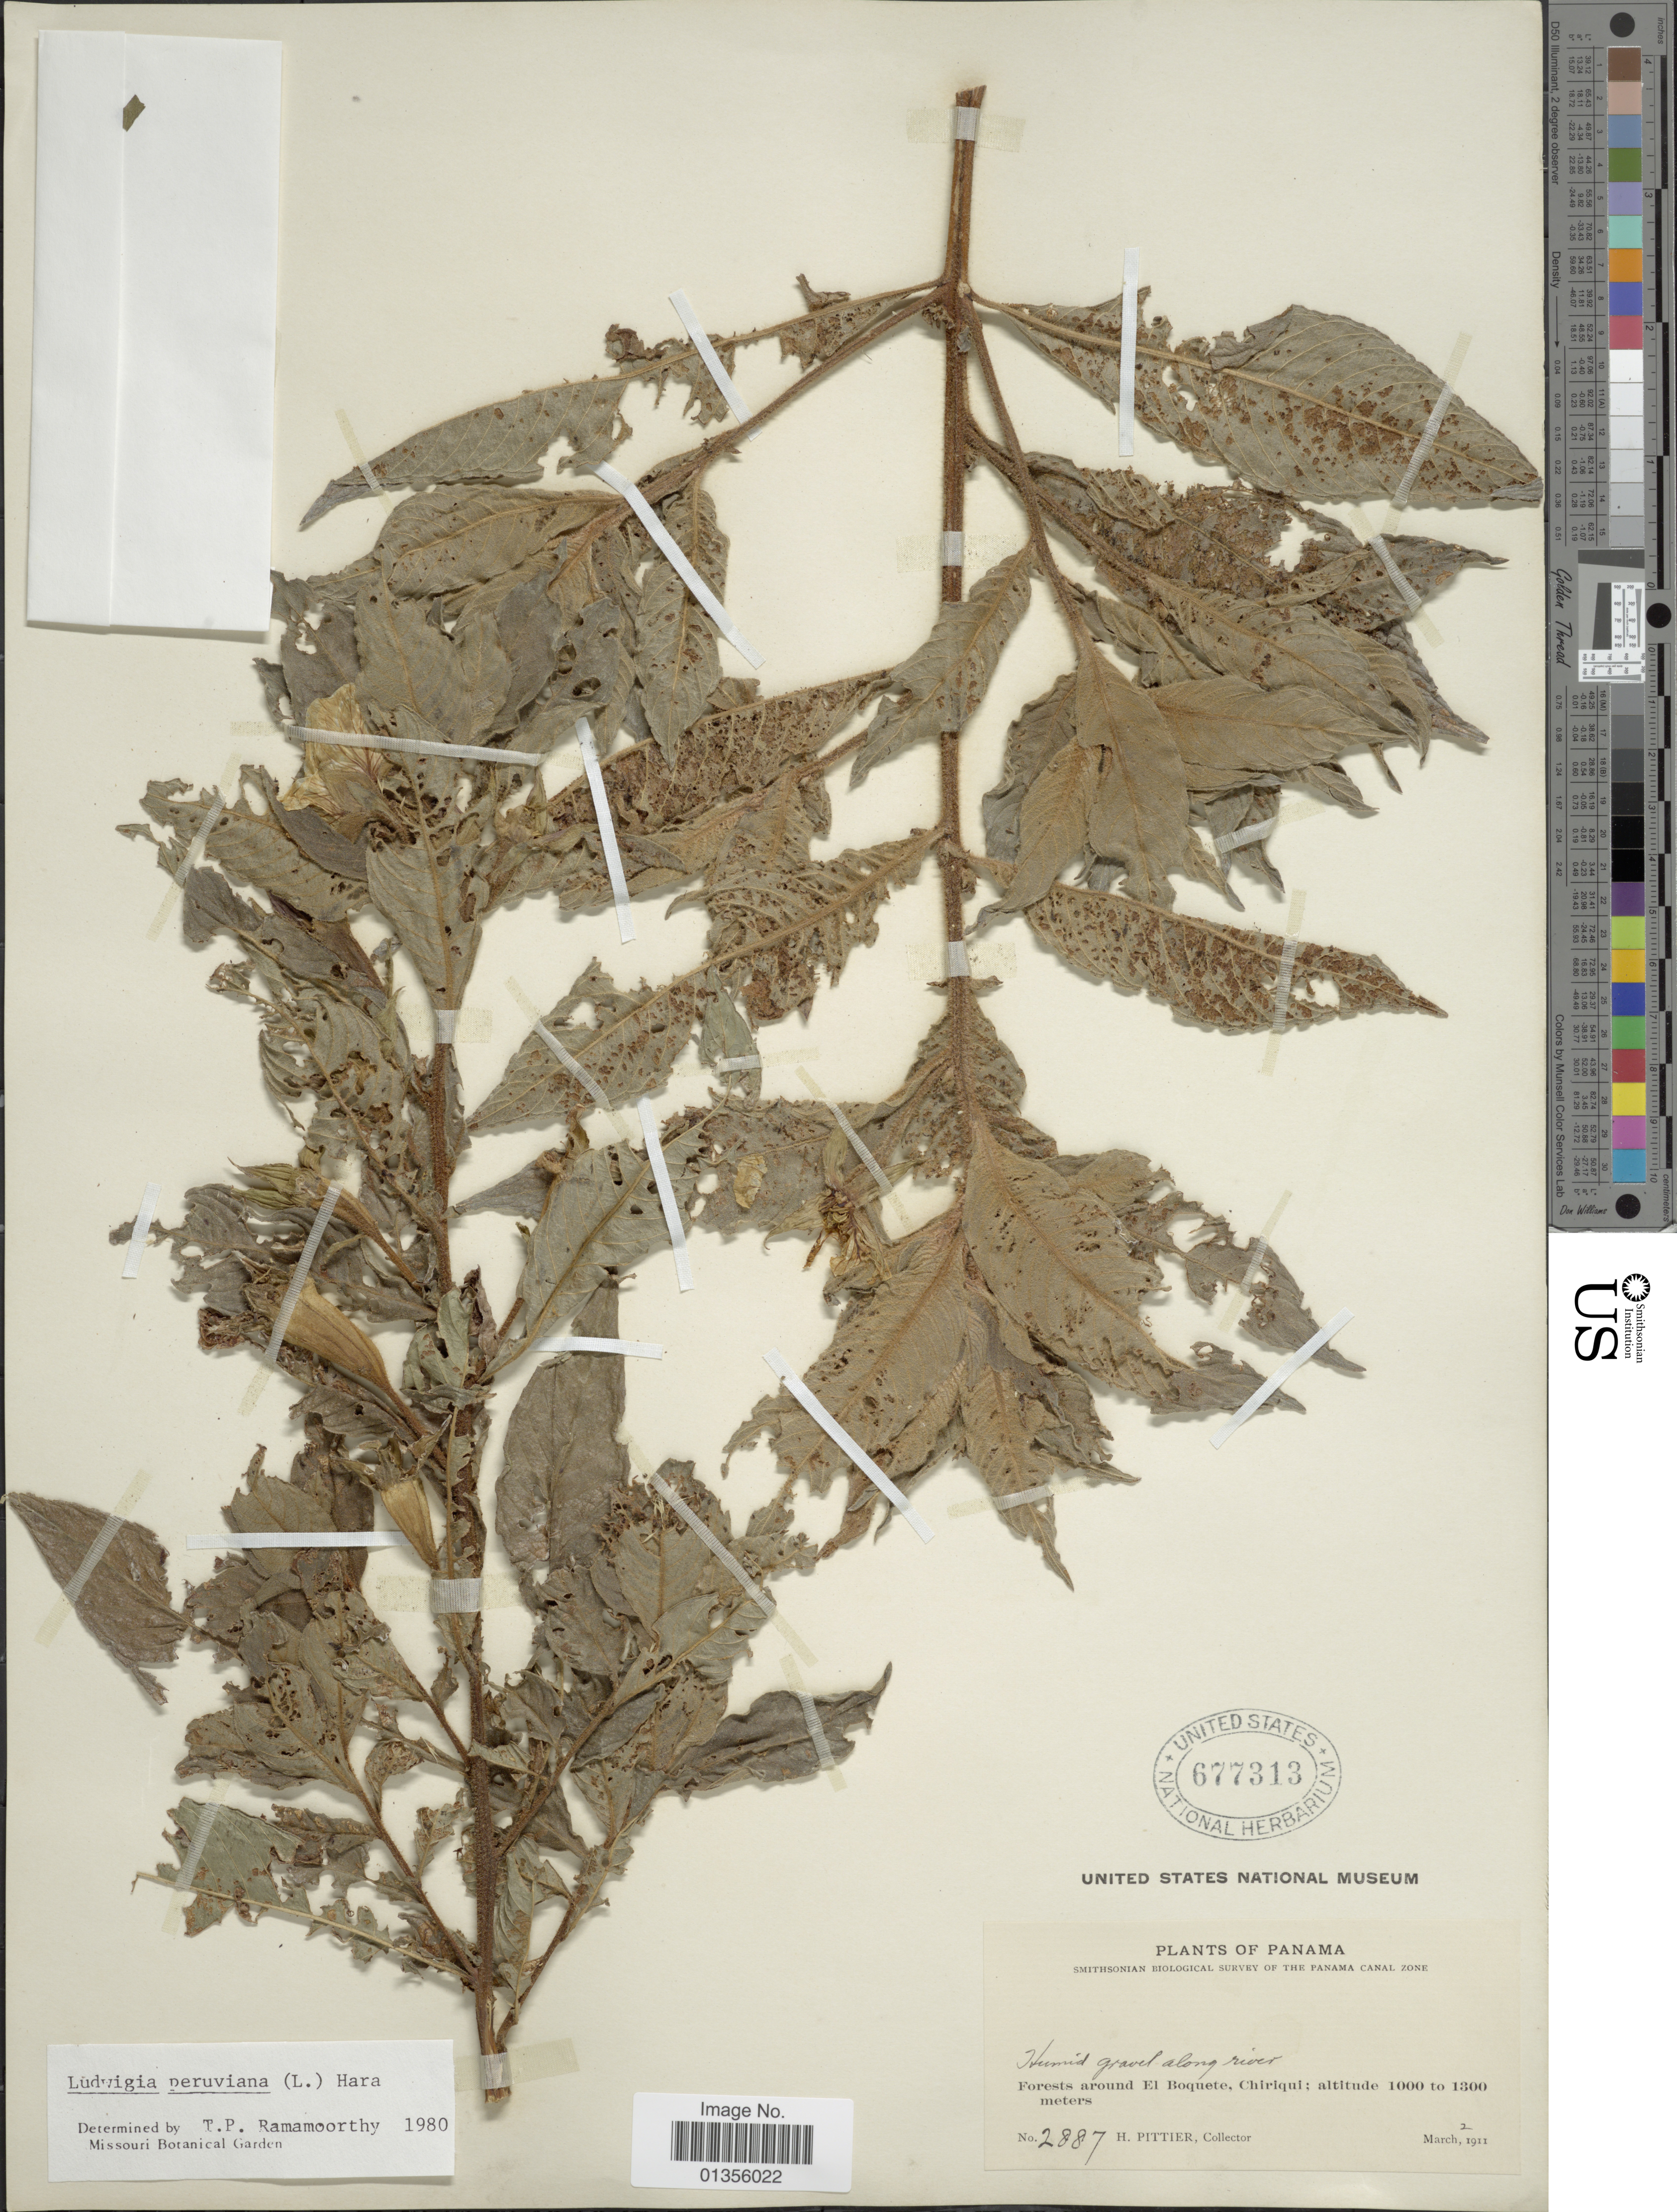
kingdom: Plantae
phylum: Tracheophyta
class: Magnoliopsida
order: Myrtales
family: Onagraceae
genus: Ludwigia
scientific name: Ludwigia peruviana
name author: (L.) H. Hara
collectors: H. F. Pittier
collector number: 2887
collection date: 1911-03-02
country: Panama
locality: Forests around El Boquete, Chiriqui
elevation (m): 1000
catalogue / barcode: US 677313